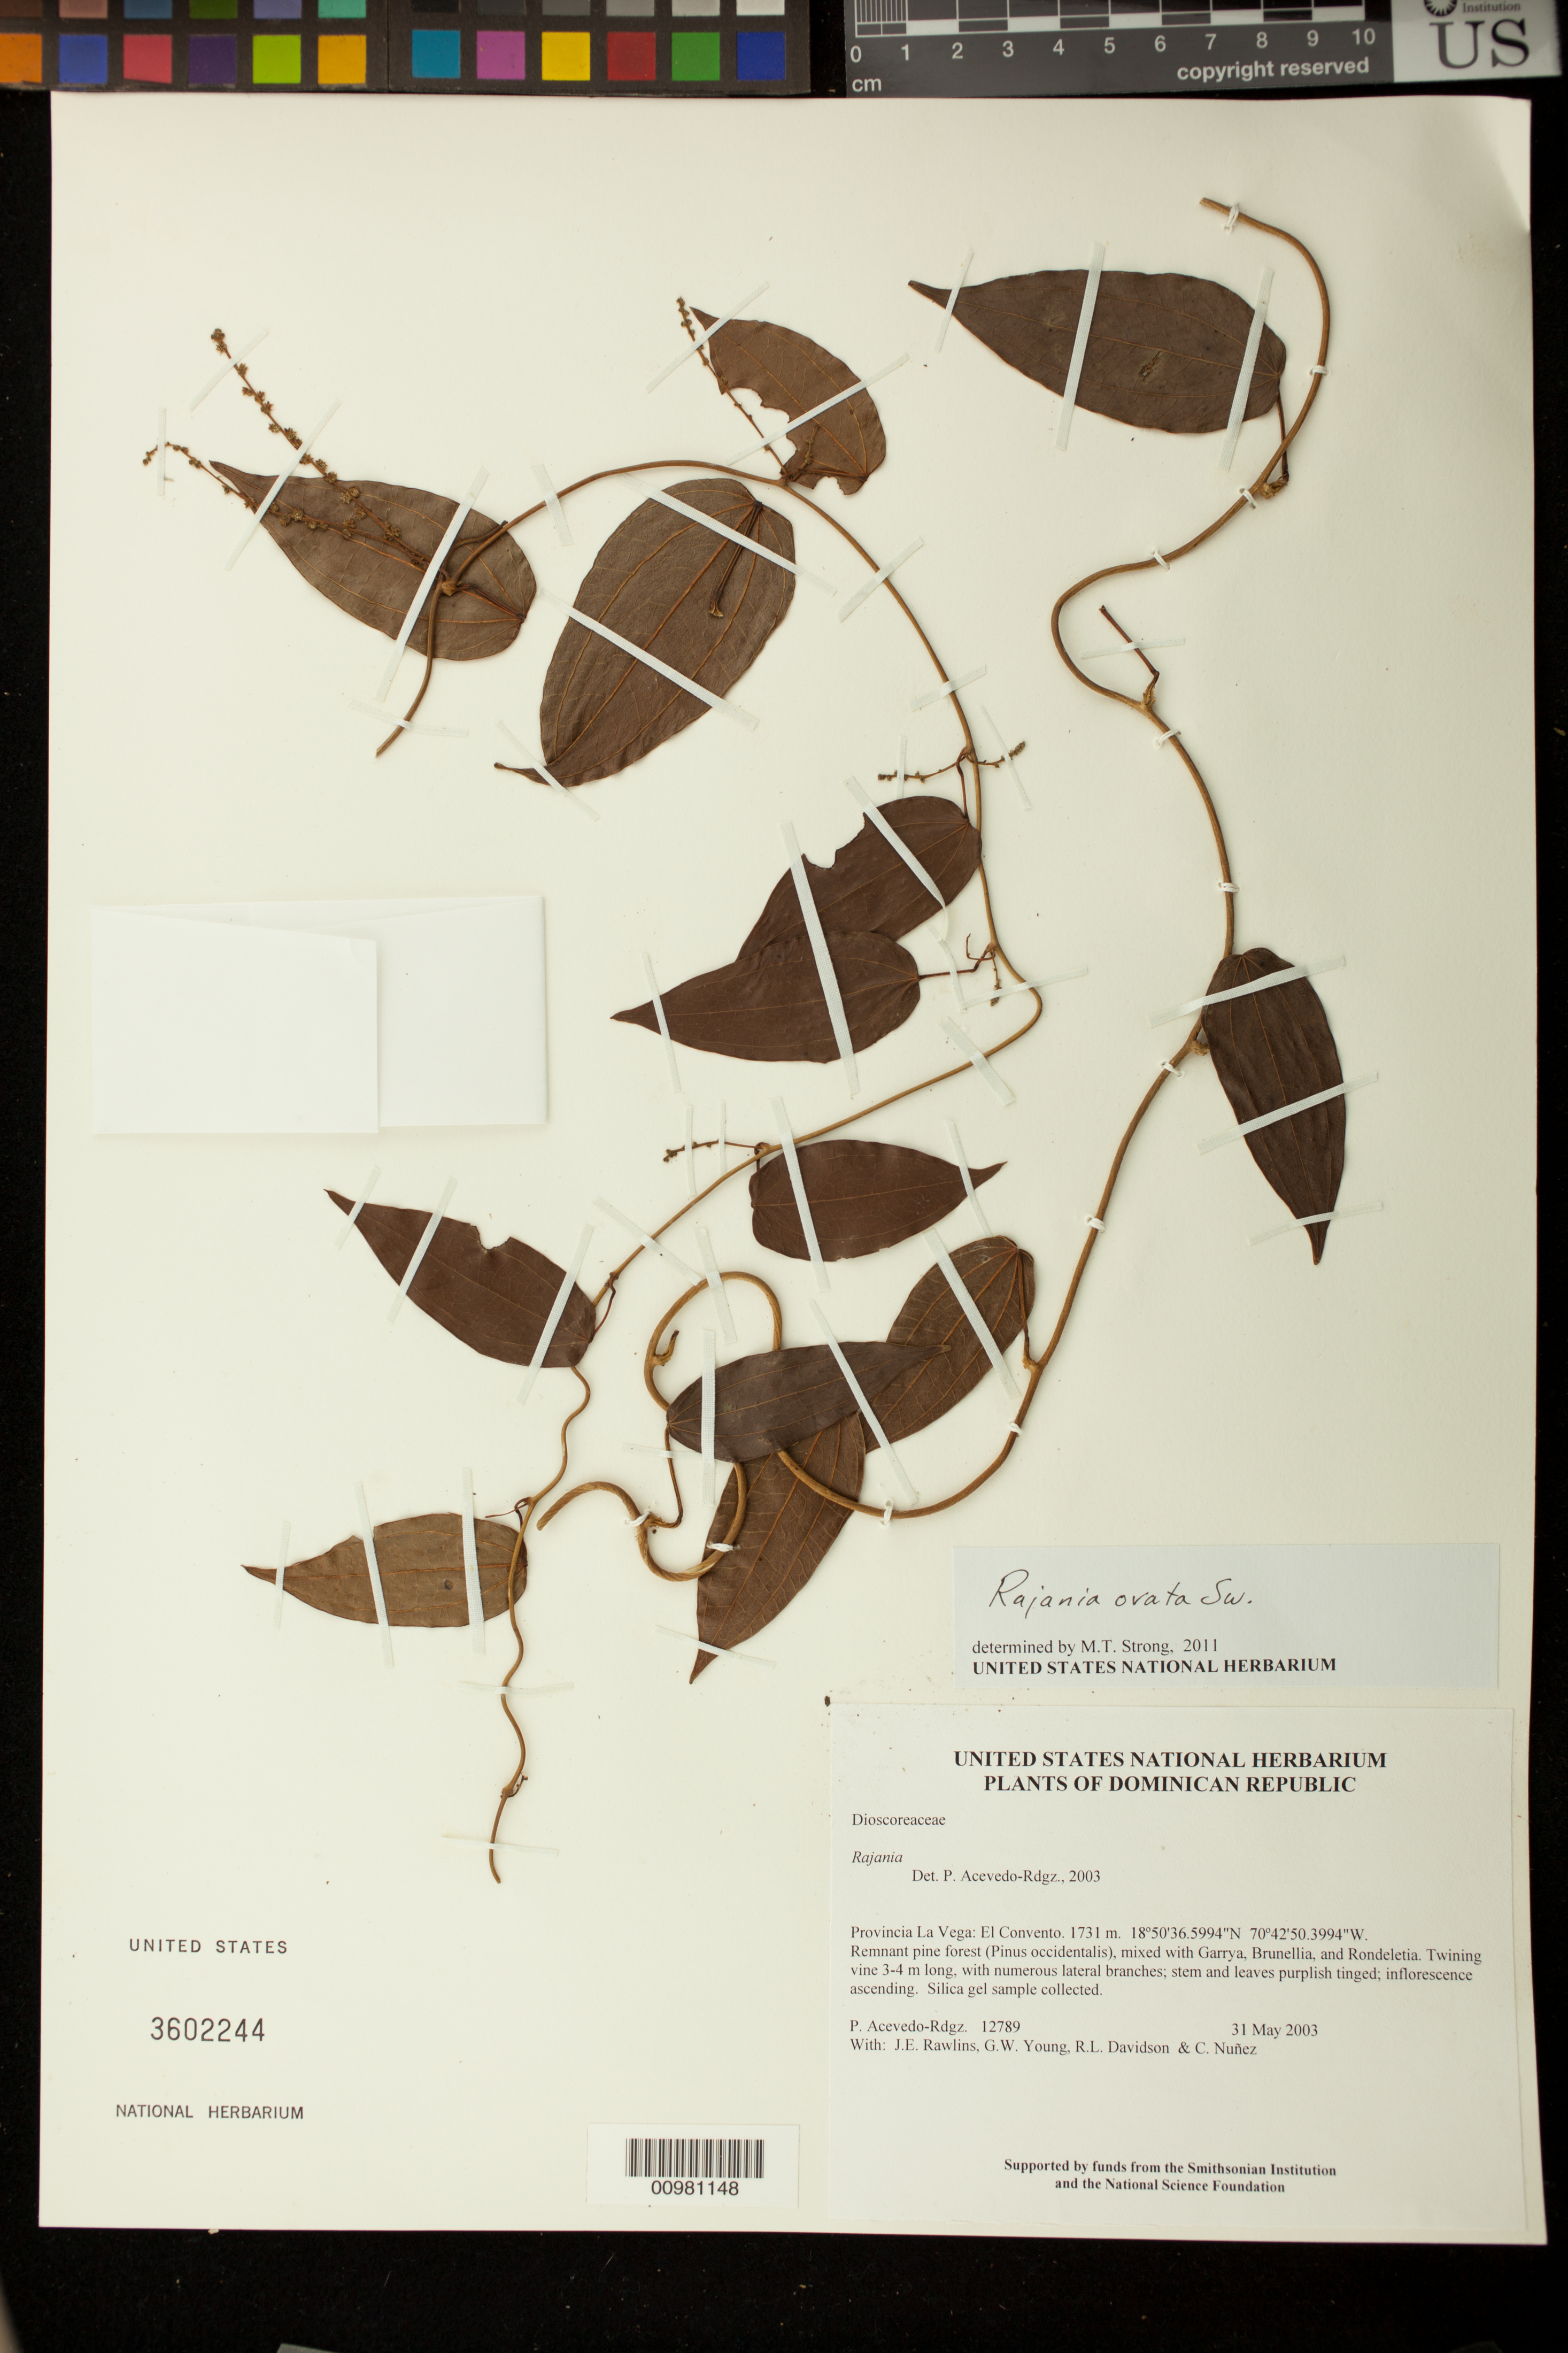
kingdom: Plantae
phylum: Tracheophyta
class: Liliopsida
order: Dioscoreales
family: Dioscoreaceae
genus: Dioscorea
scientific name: Dioscorea haitiensis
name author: R. Knuth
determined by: Strong, M. T., (US), Smithsonian Institution - National Museum of Natural History (UNITED STATES)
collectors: P. Acevedo-Rodr., J. Rawlins, G. Young, R. Davidson & C. Nunez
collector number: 12789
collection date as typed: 31 May 2003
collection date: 2003-05-31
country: Dominican Republic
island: Hispaniola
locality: Provincia La Vega: El Convento.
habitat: Remnant pine forest (Pinus occidentalis), mixed with Garrya, Brunellia, and Rondeletia.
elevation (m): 1731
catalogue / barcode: US 3602244